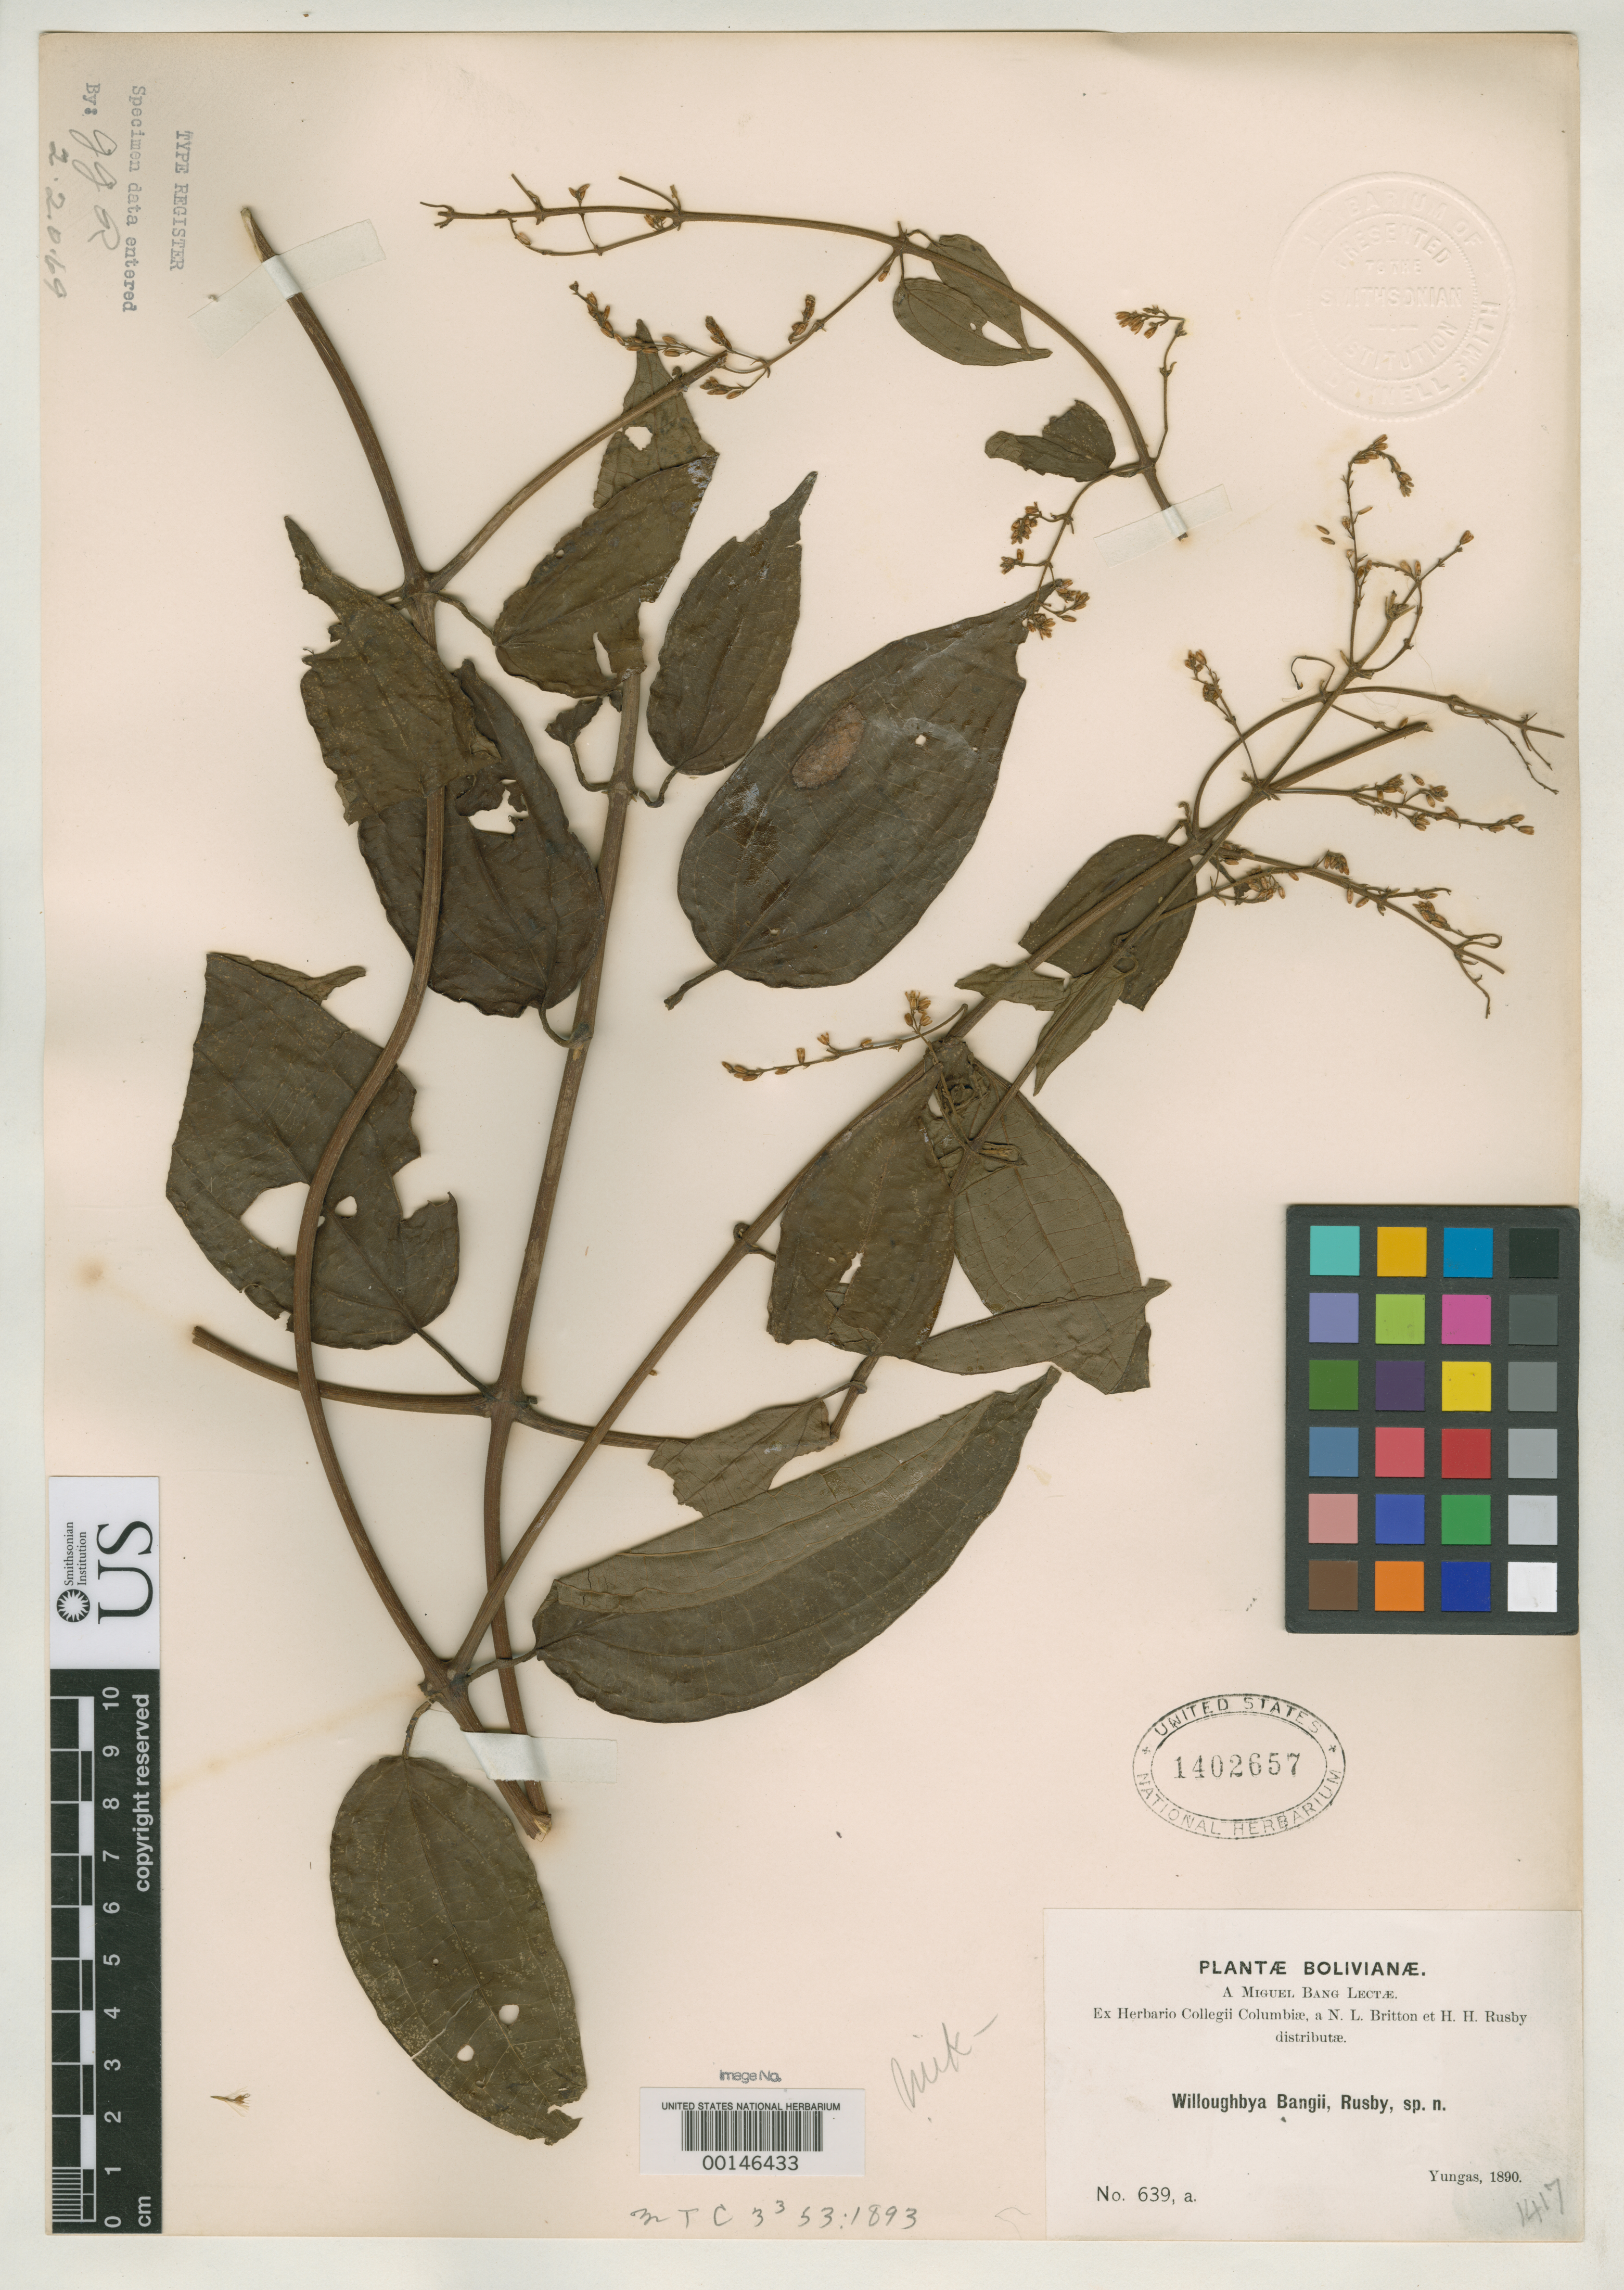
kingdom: Plantae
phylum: Tracheophyta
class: Magnoliopsida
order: Asterales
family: Asteraceae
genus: Willoughbya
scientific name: Willoughbya bangii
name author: Rusby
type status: Isotype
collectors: M. Bang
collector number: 639 a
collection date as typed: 1890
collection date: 1890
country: Bolivia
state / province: La Paz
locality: Yungas.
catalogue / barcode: US 1402657